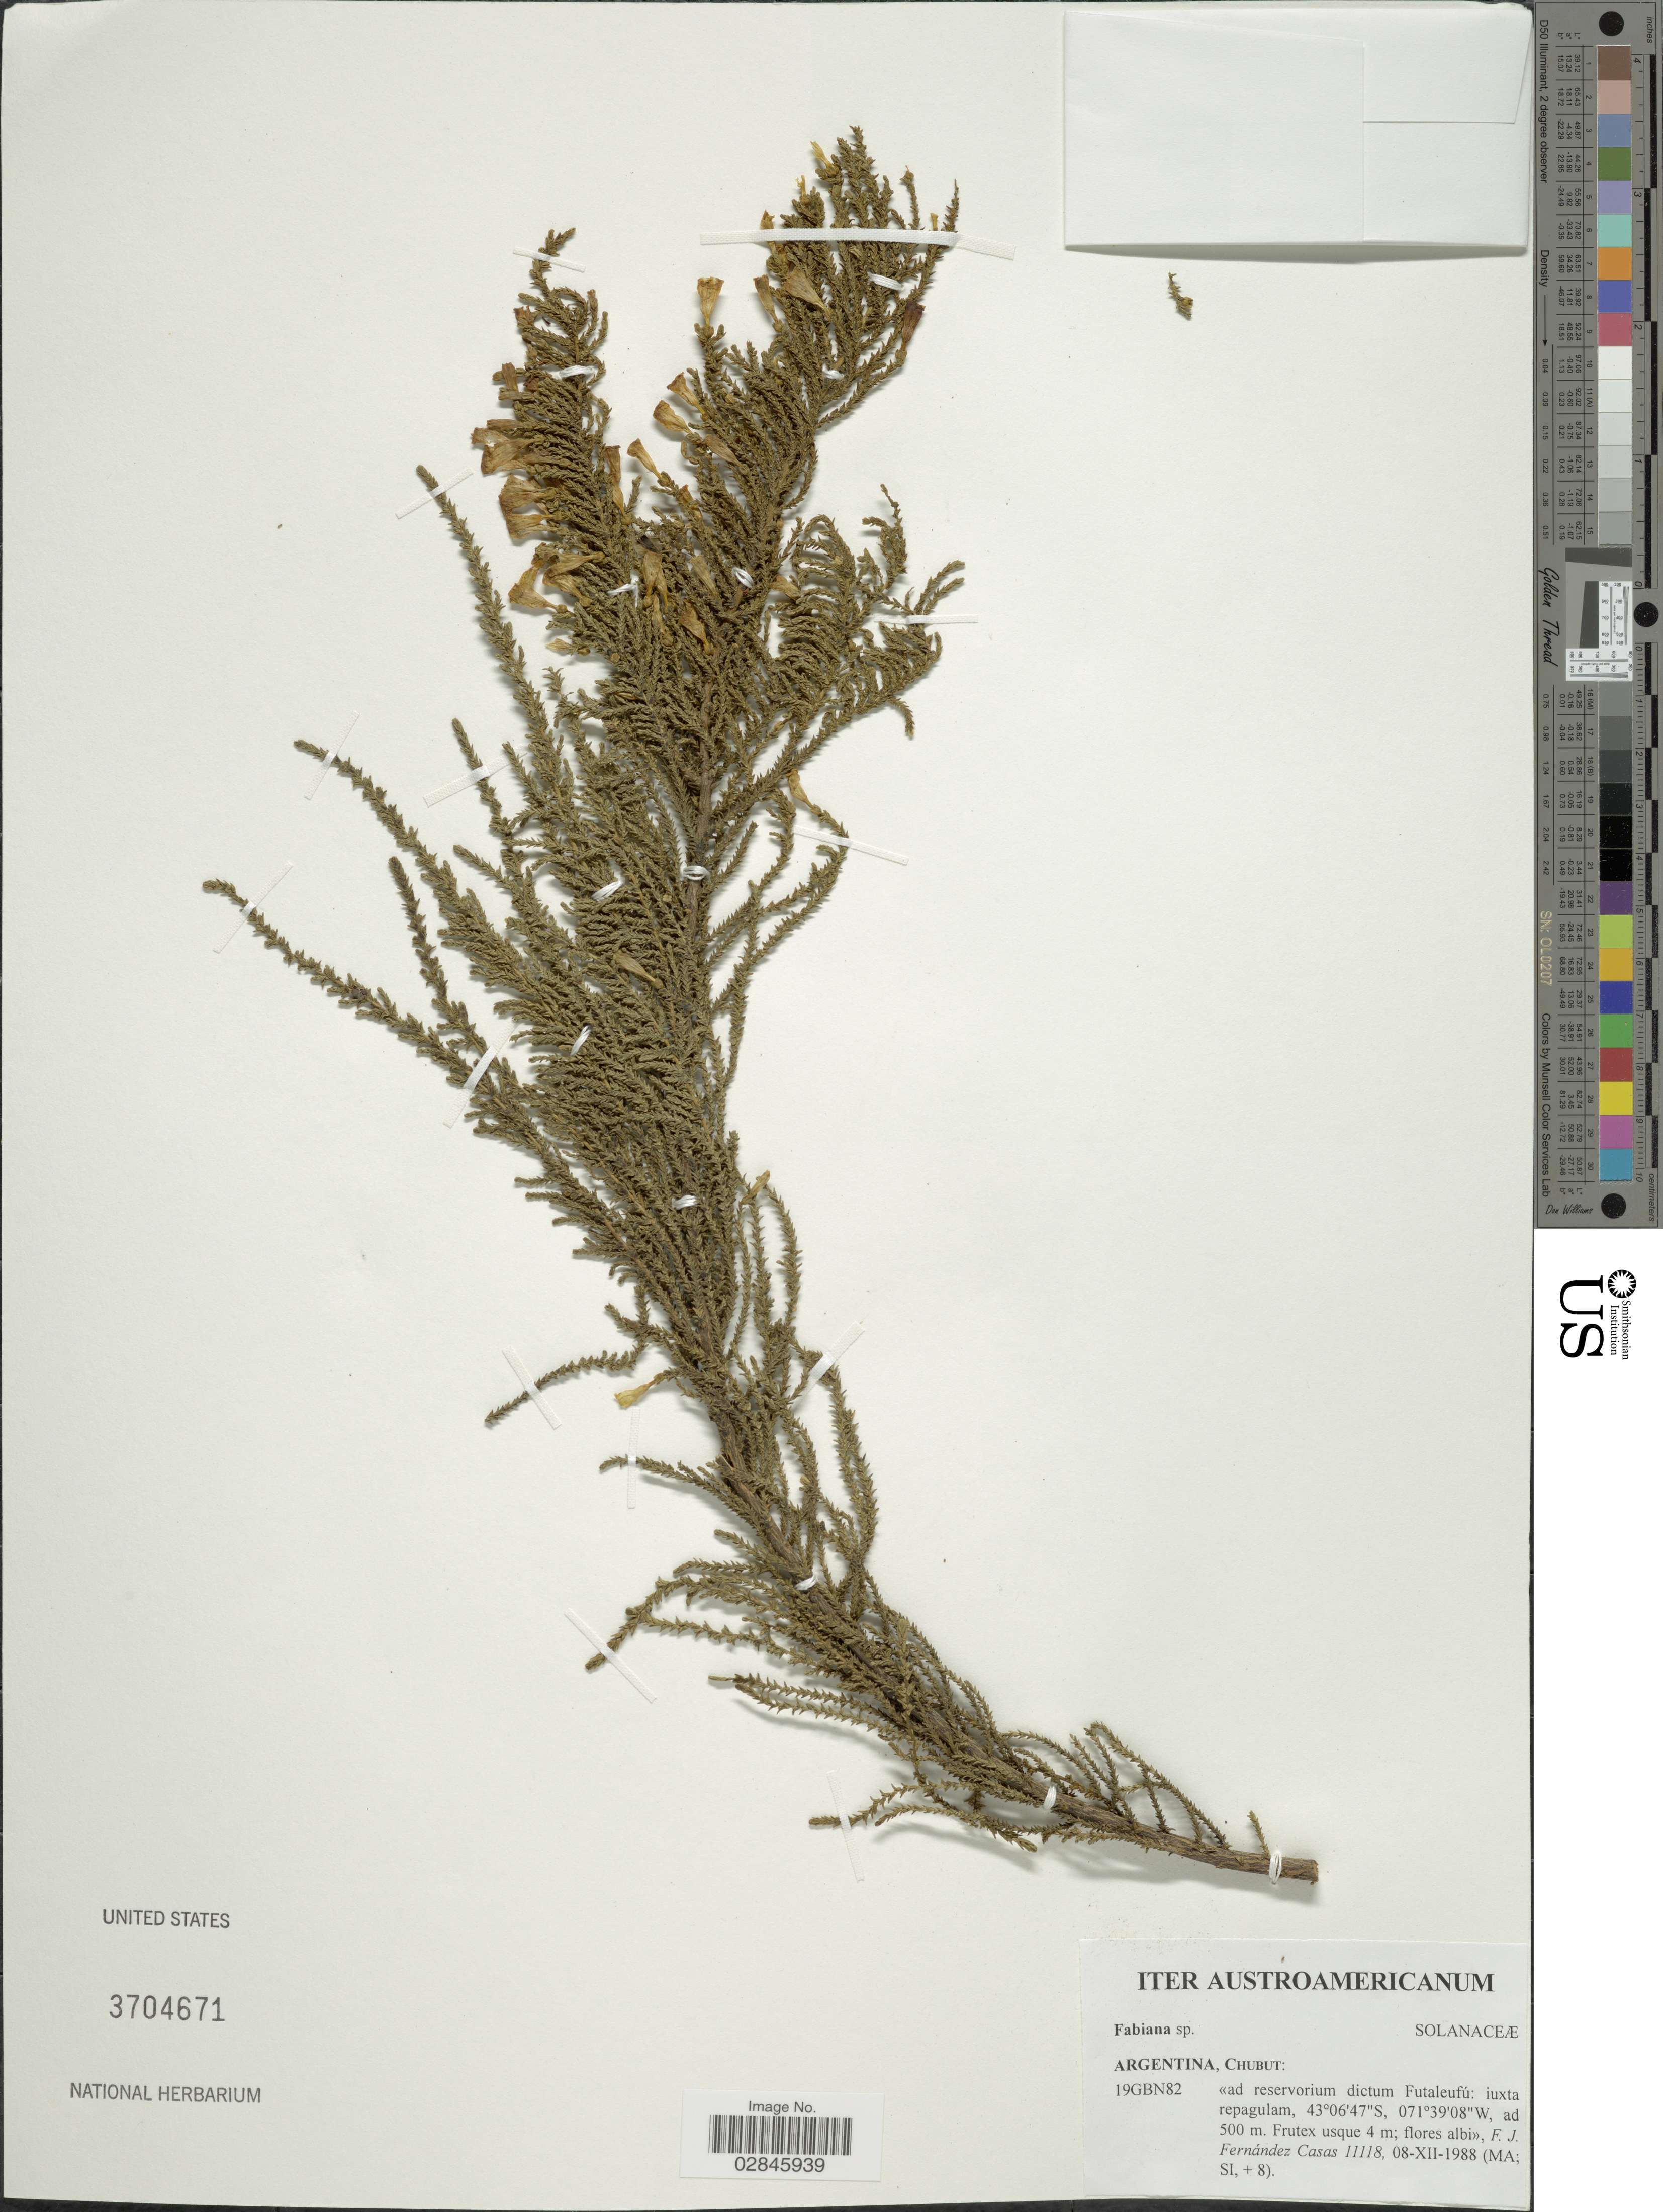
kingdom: Plantae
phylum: Tracheophyta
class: Magnoliopsida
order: Solanales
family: Solanaceae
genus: Fabiana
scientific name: Fabiana sp.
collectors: F. Fernández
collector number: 11118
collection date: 1988-12-08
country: Argentina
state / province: Chubut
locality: Ad reservorium dictum Futaleufú: iuxta repagulam.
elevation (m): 500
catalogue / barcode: US 3704671